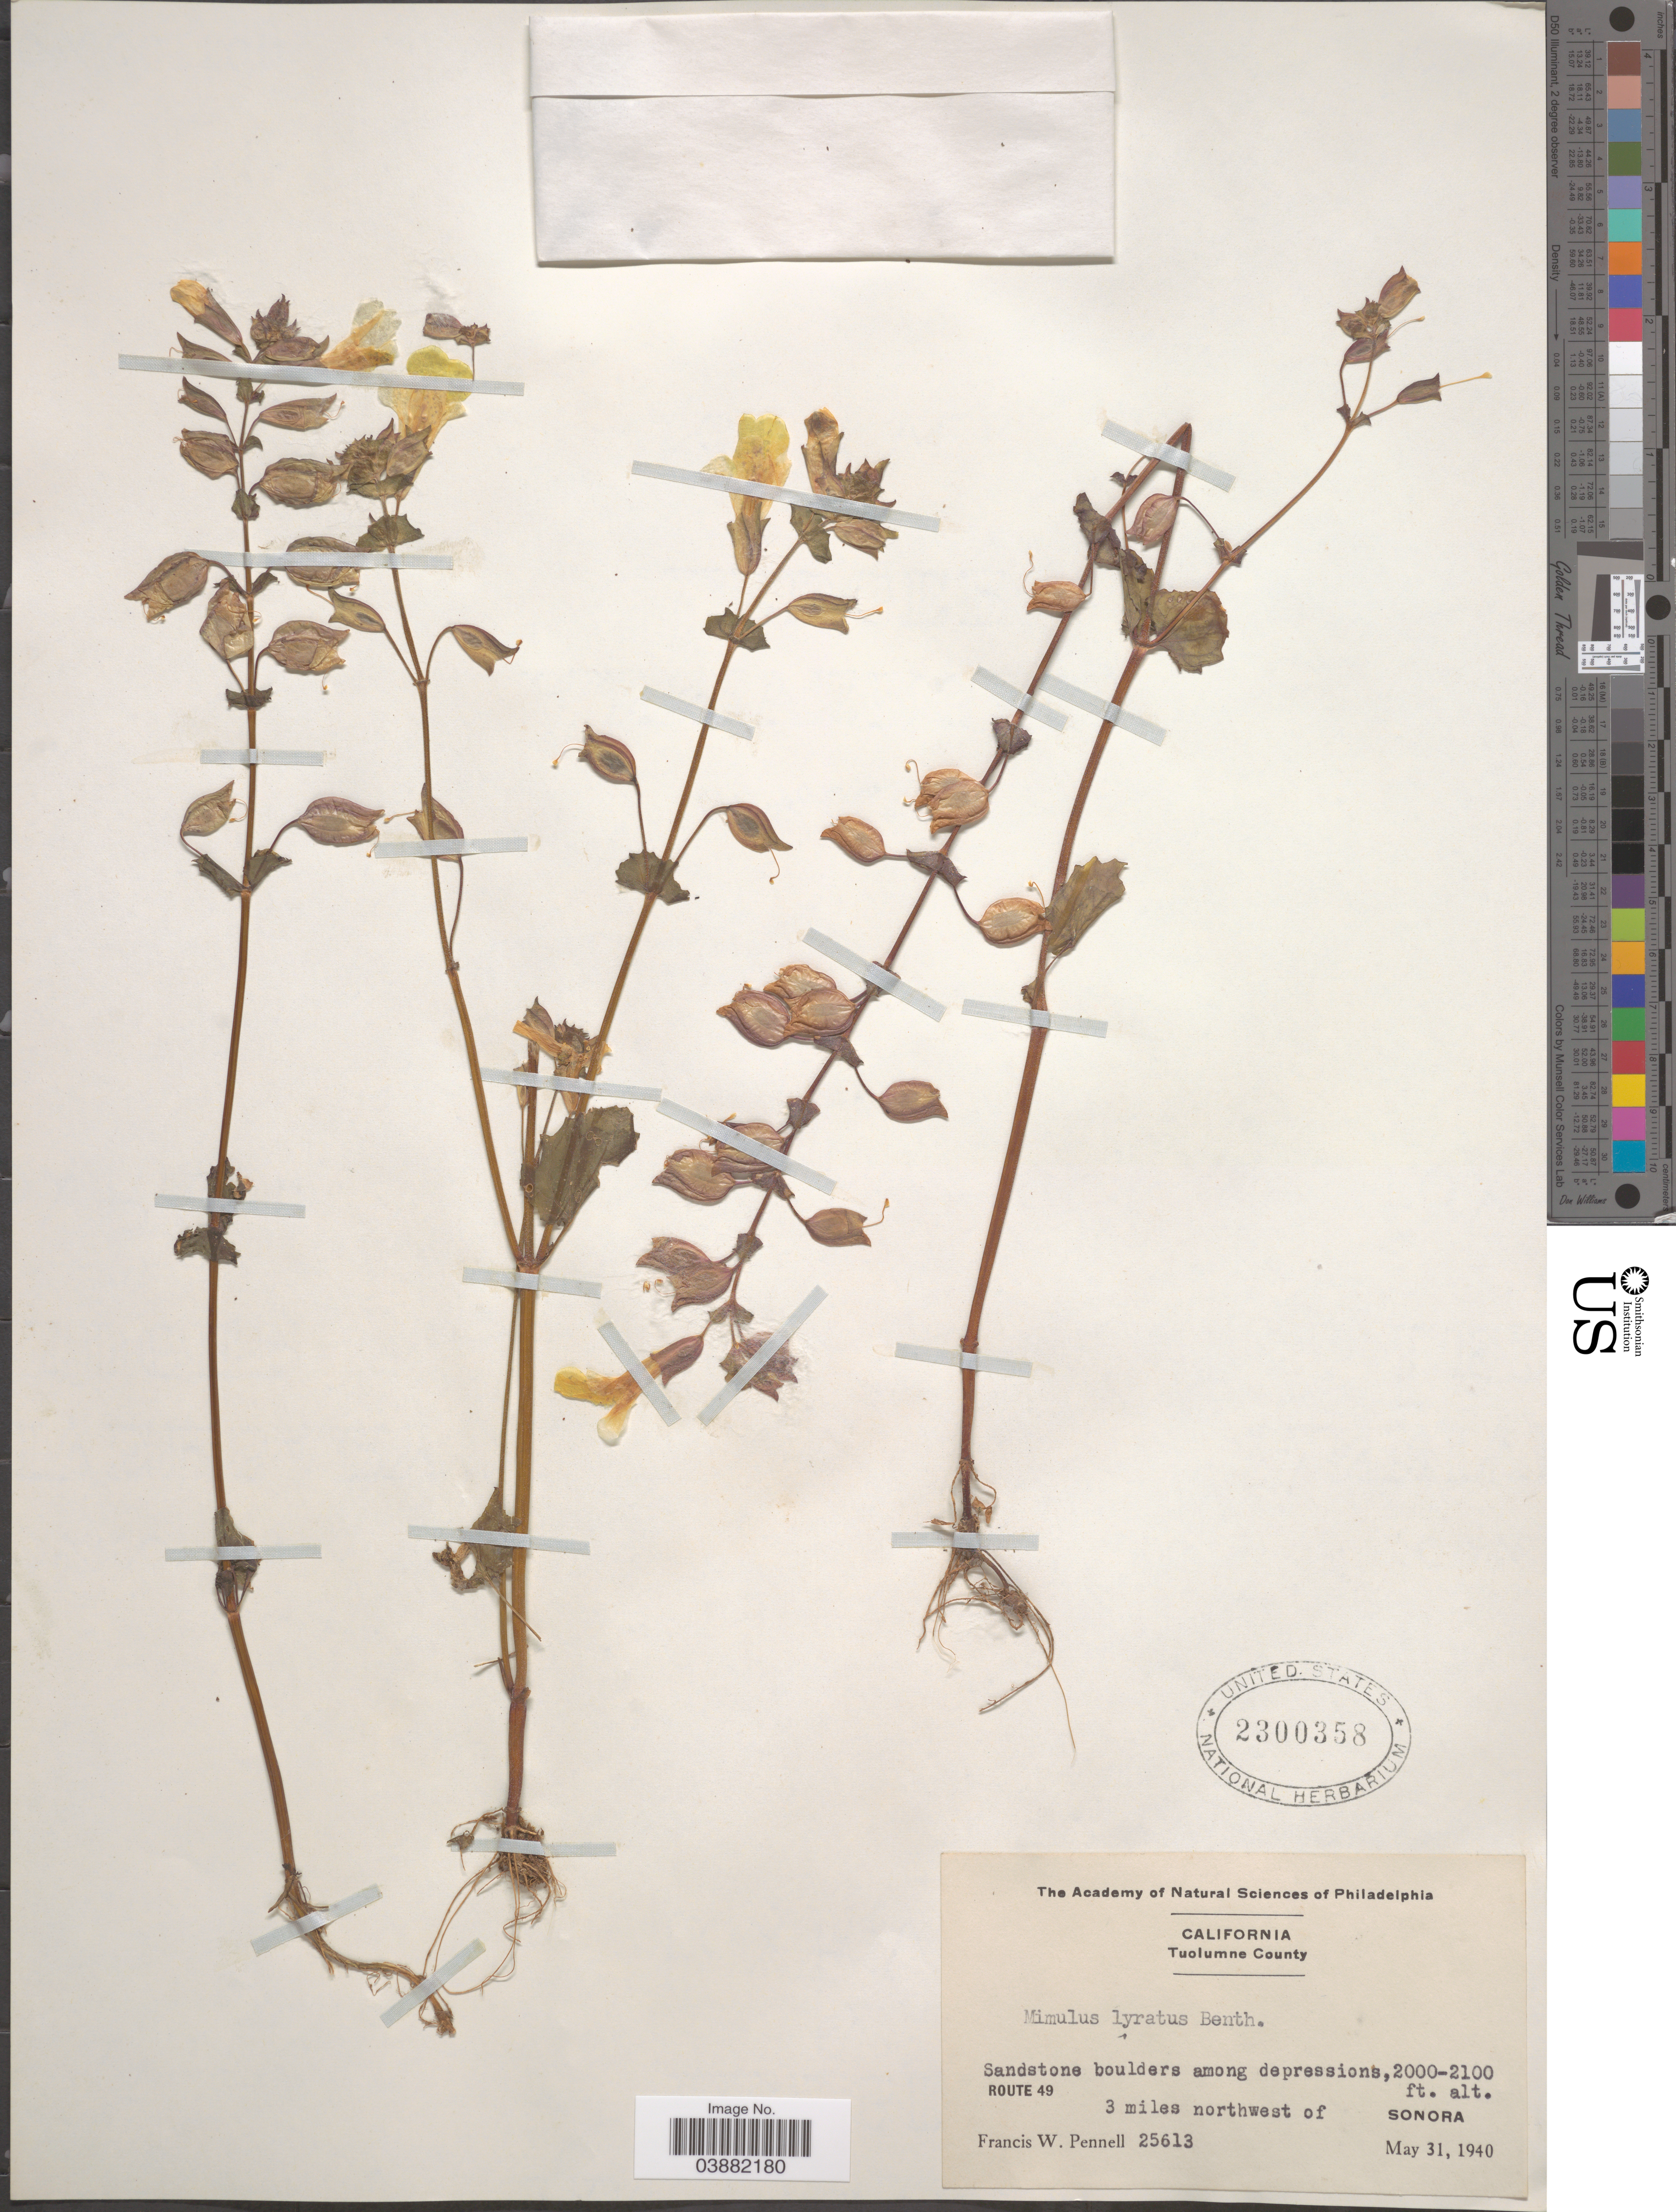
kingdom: Plantae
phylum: Tracheophyta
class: Magnoliopsida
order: Lamiales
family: Phrymaceae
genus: Mimulus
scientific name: Mimulus lyratus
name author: Benth.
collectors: F. W. Pennell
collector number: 25613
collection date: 1940-05-31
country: United States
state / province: California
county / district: Tuolumne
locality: Tuolumne County. Route 49. 3 miles northwest of Sonora.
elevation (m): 610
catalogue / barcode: US 2300358